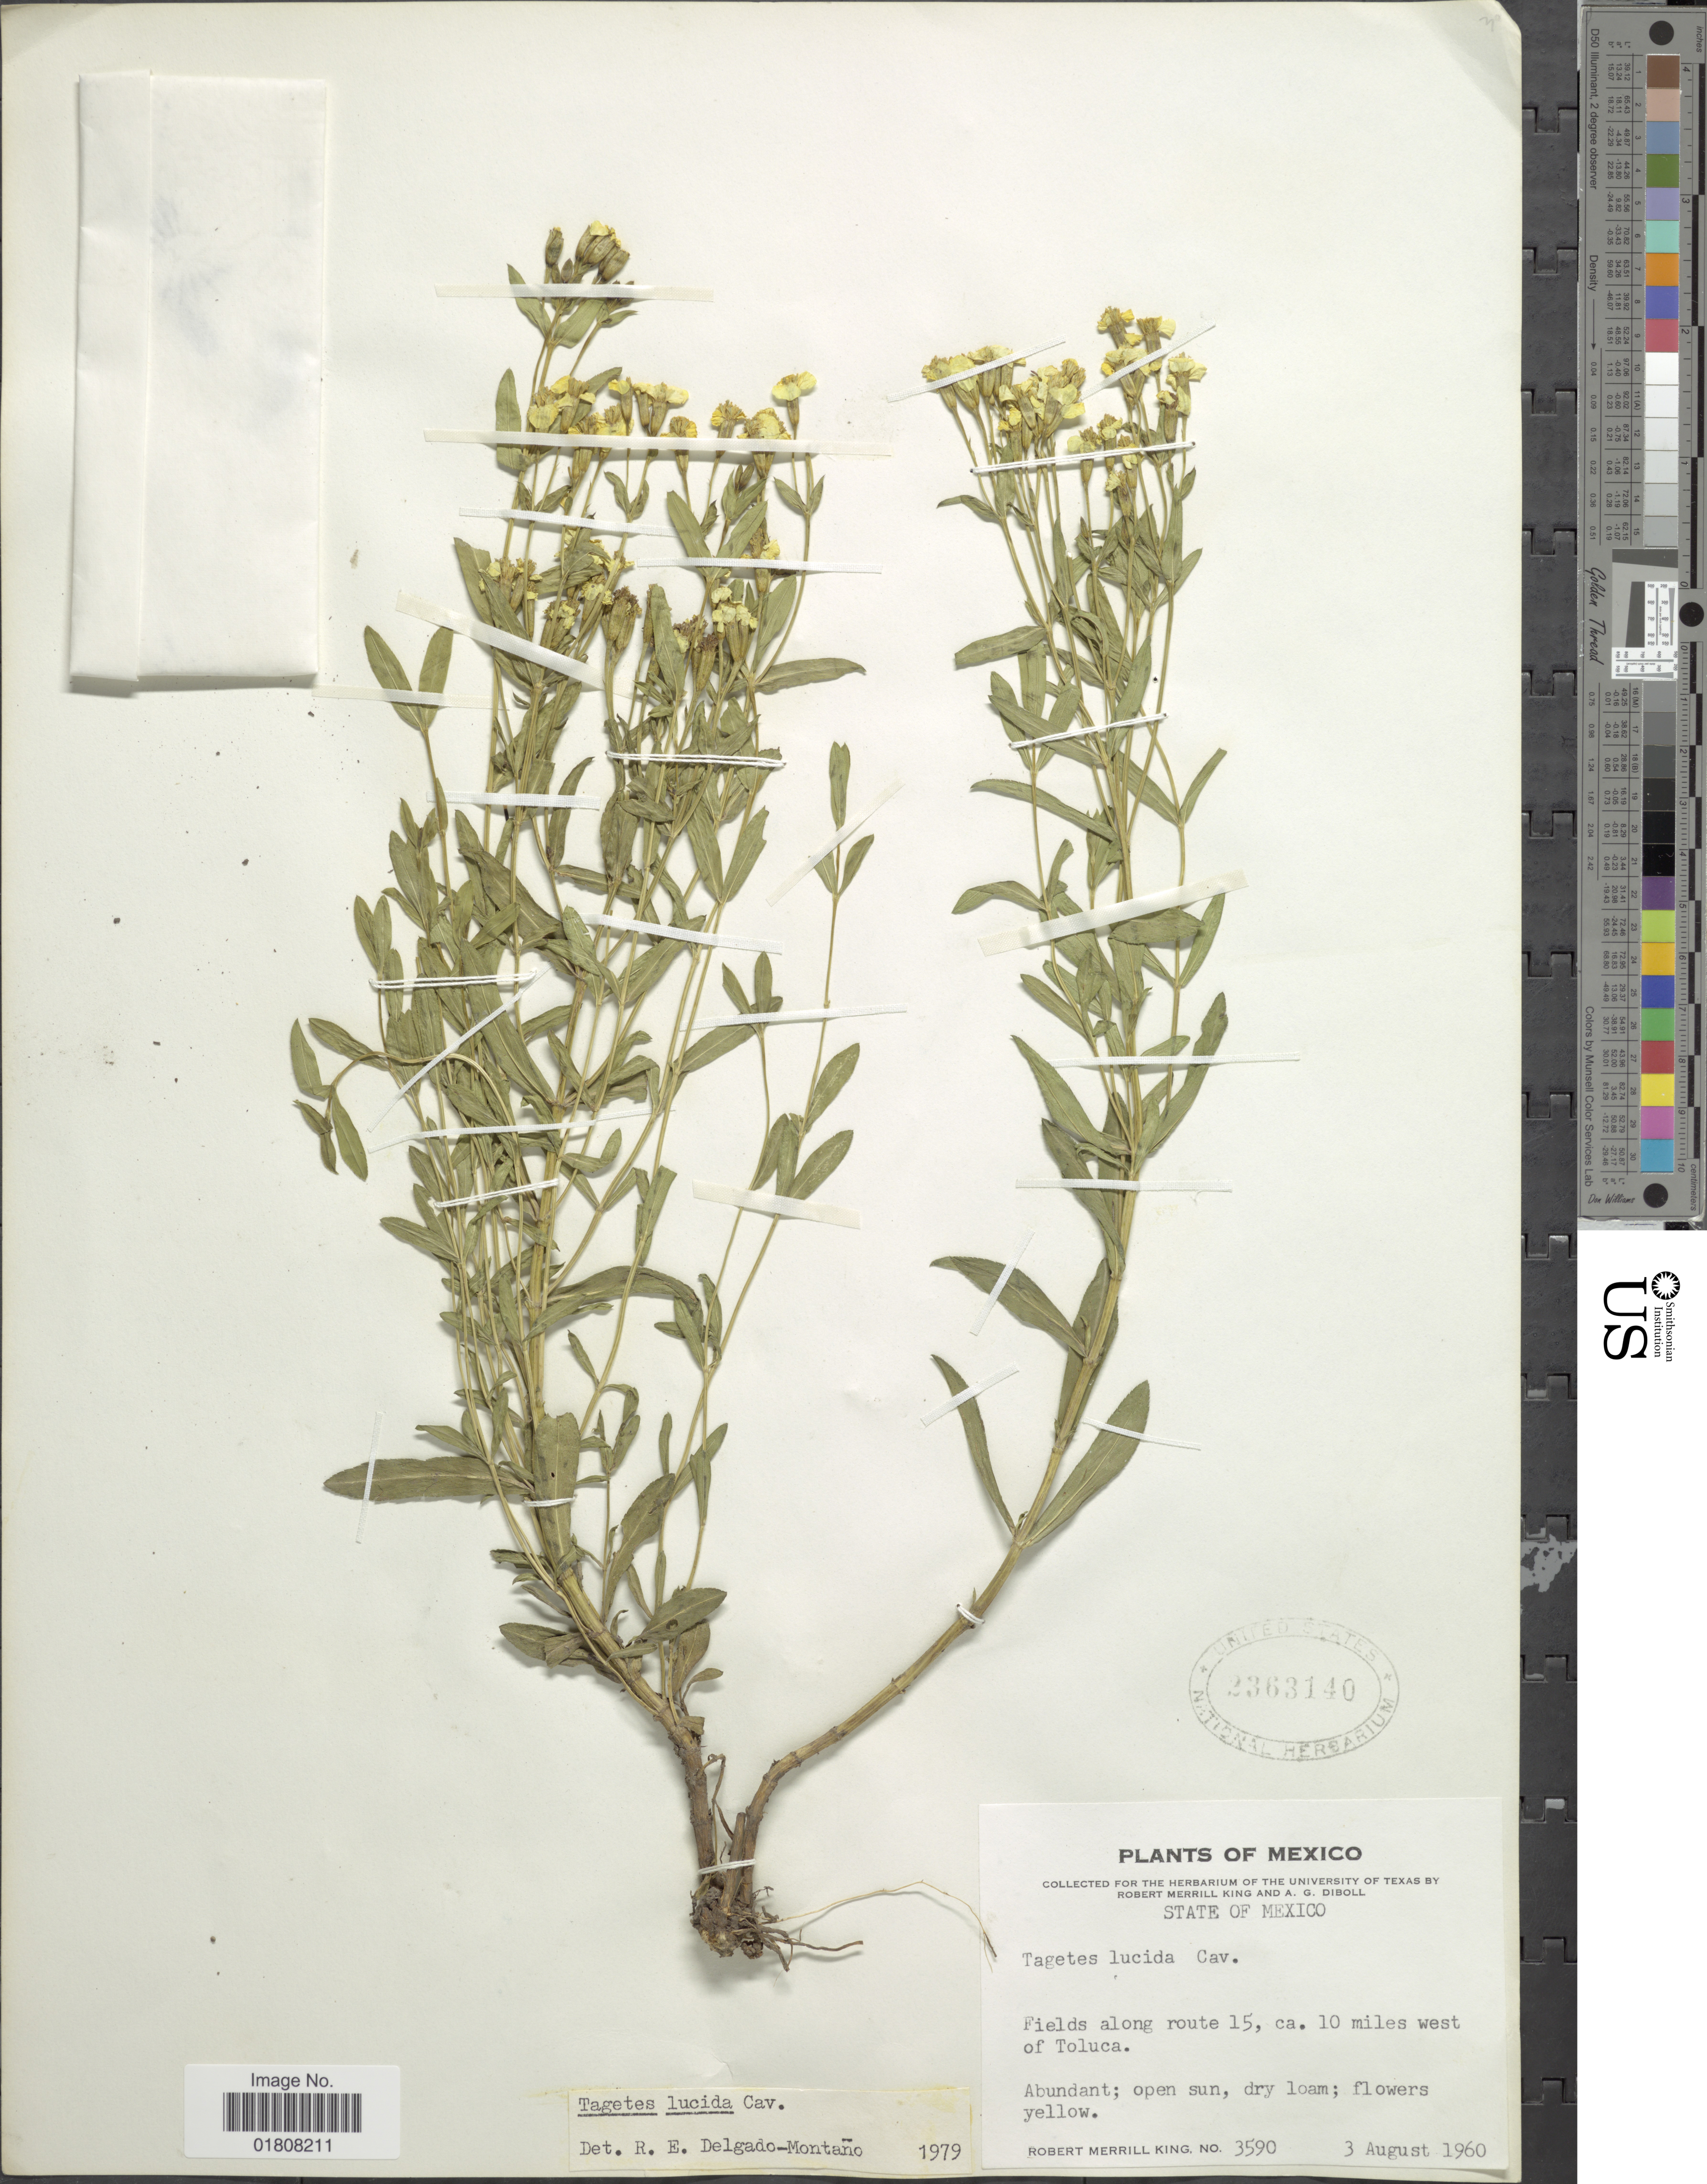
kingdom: Plantae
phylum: Tracheophyta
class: Magnoliopsida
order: Asterales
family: Asteraceae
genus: Tagetes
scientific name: Tagetes lucida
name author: Cav.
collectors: R. M. King & A. Diboll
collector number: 3590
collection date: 1960-08-03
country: Mexico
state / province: México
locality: Fields along route 15, ca 10 miles west of Toluca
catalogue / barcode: US 2363140